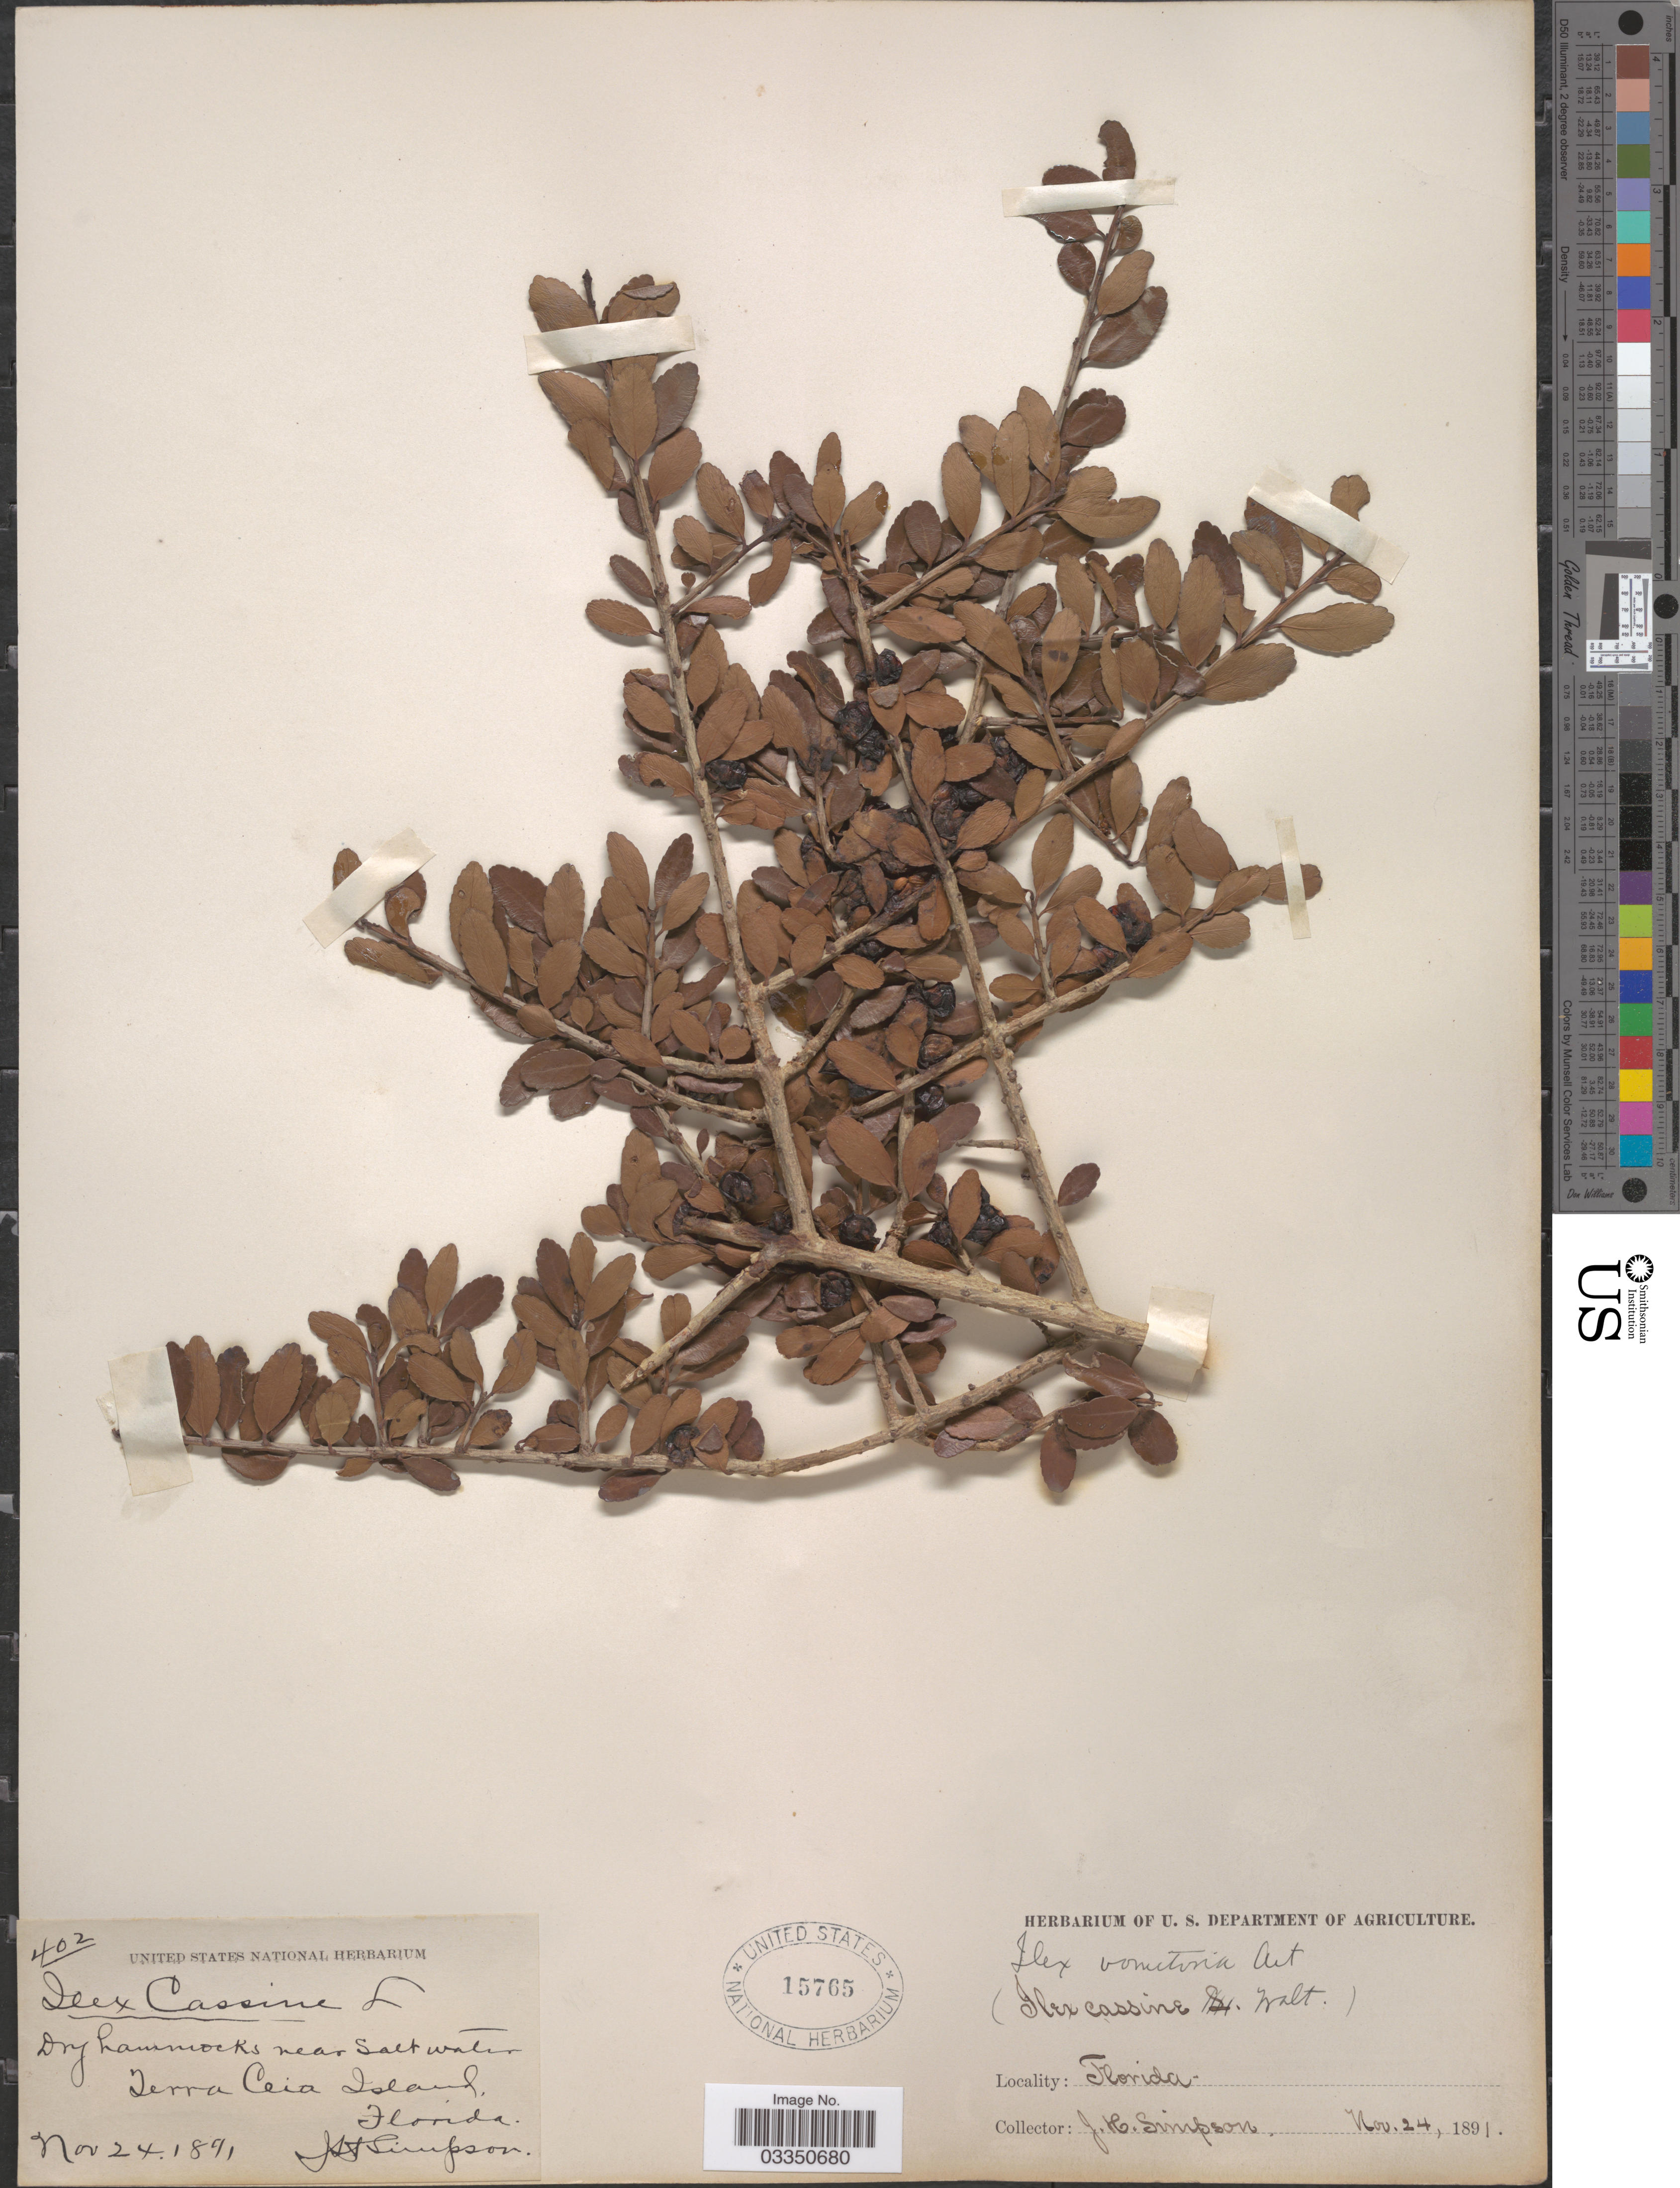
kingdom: Plantae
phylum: Tracheophyta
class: Magnoliopsida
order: Aquifoliales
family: Aquifoliaceae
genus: Ilex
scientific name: Ilex vomitoria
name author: Aiton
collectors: J. H. Simpson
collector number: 402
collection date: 1891-11-24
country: United States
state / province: Florida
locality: Dry hammocks near Salt water. Terra Ceia Island.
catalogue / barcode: US 15765